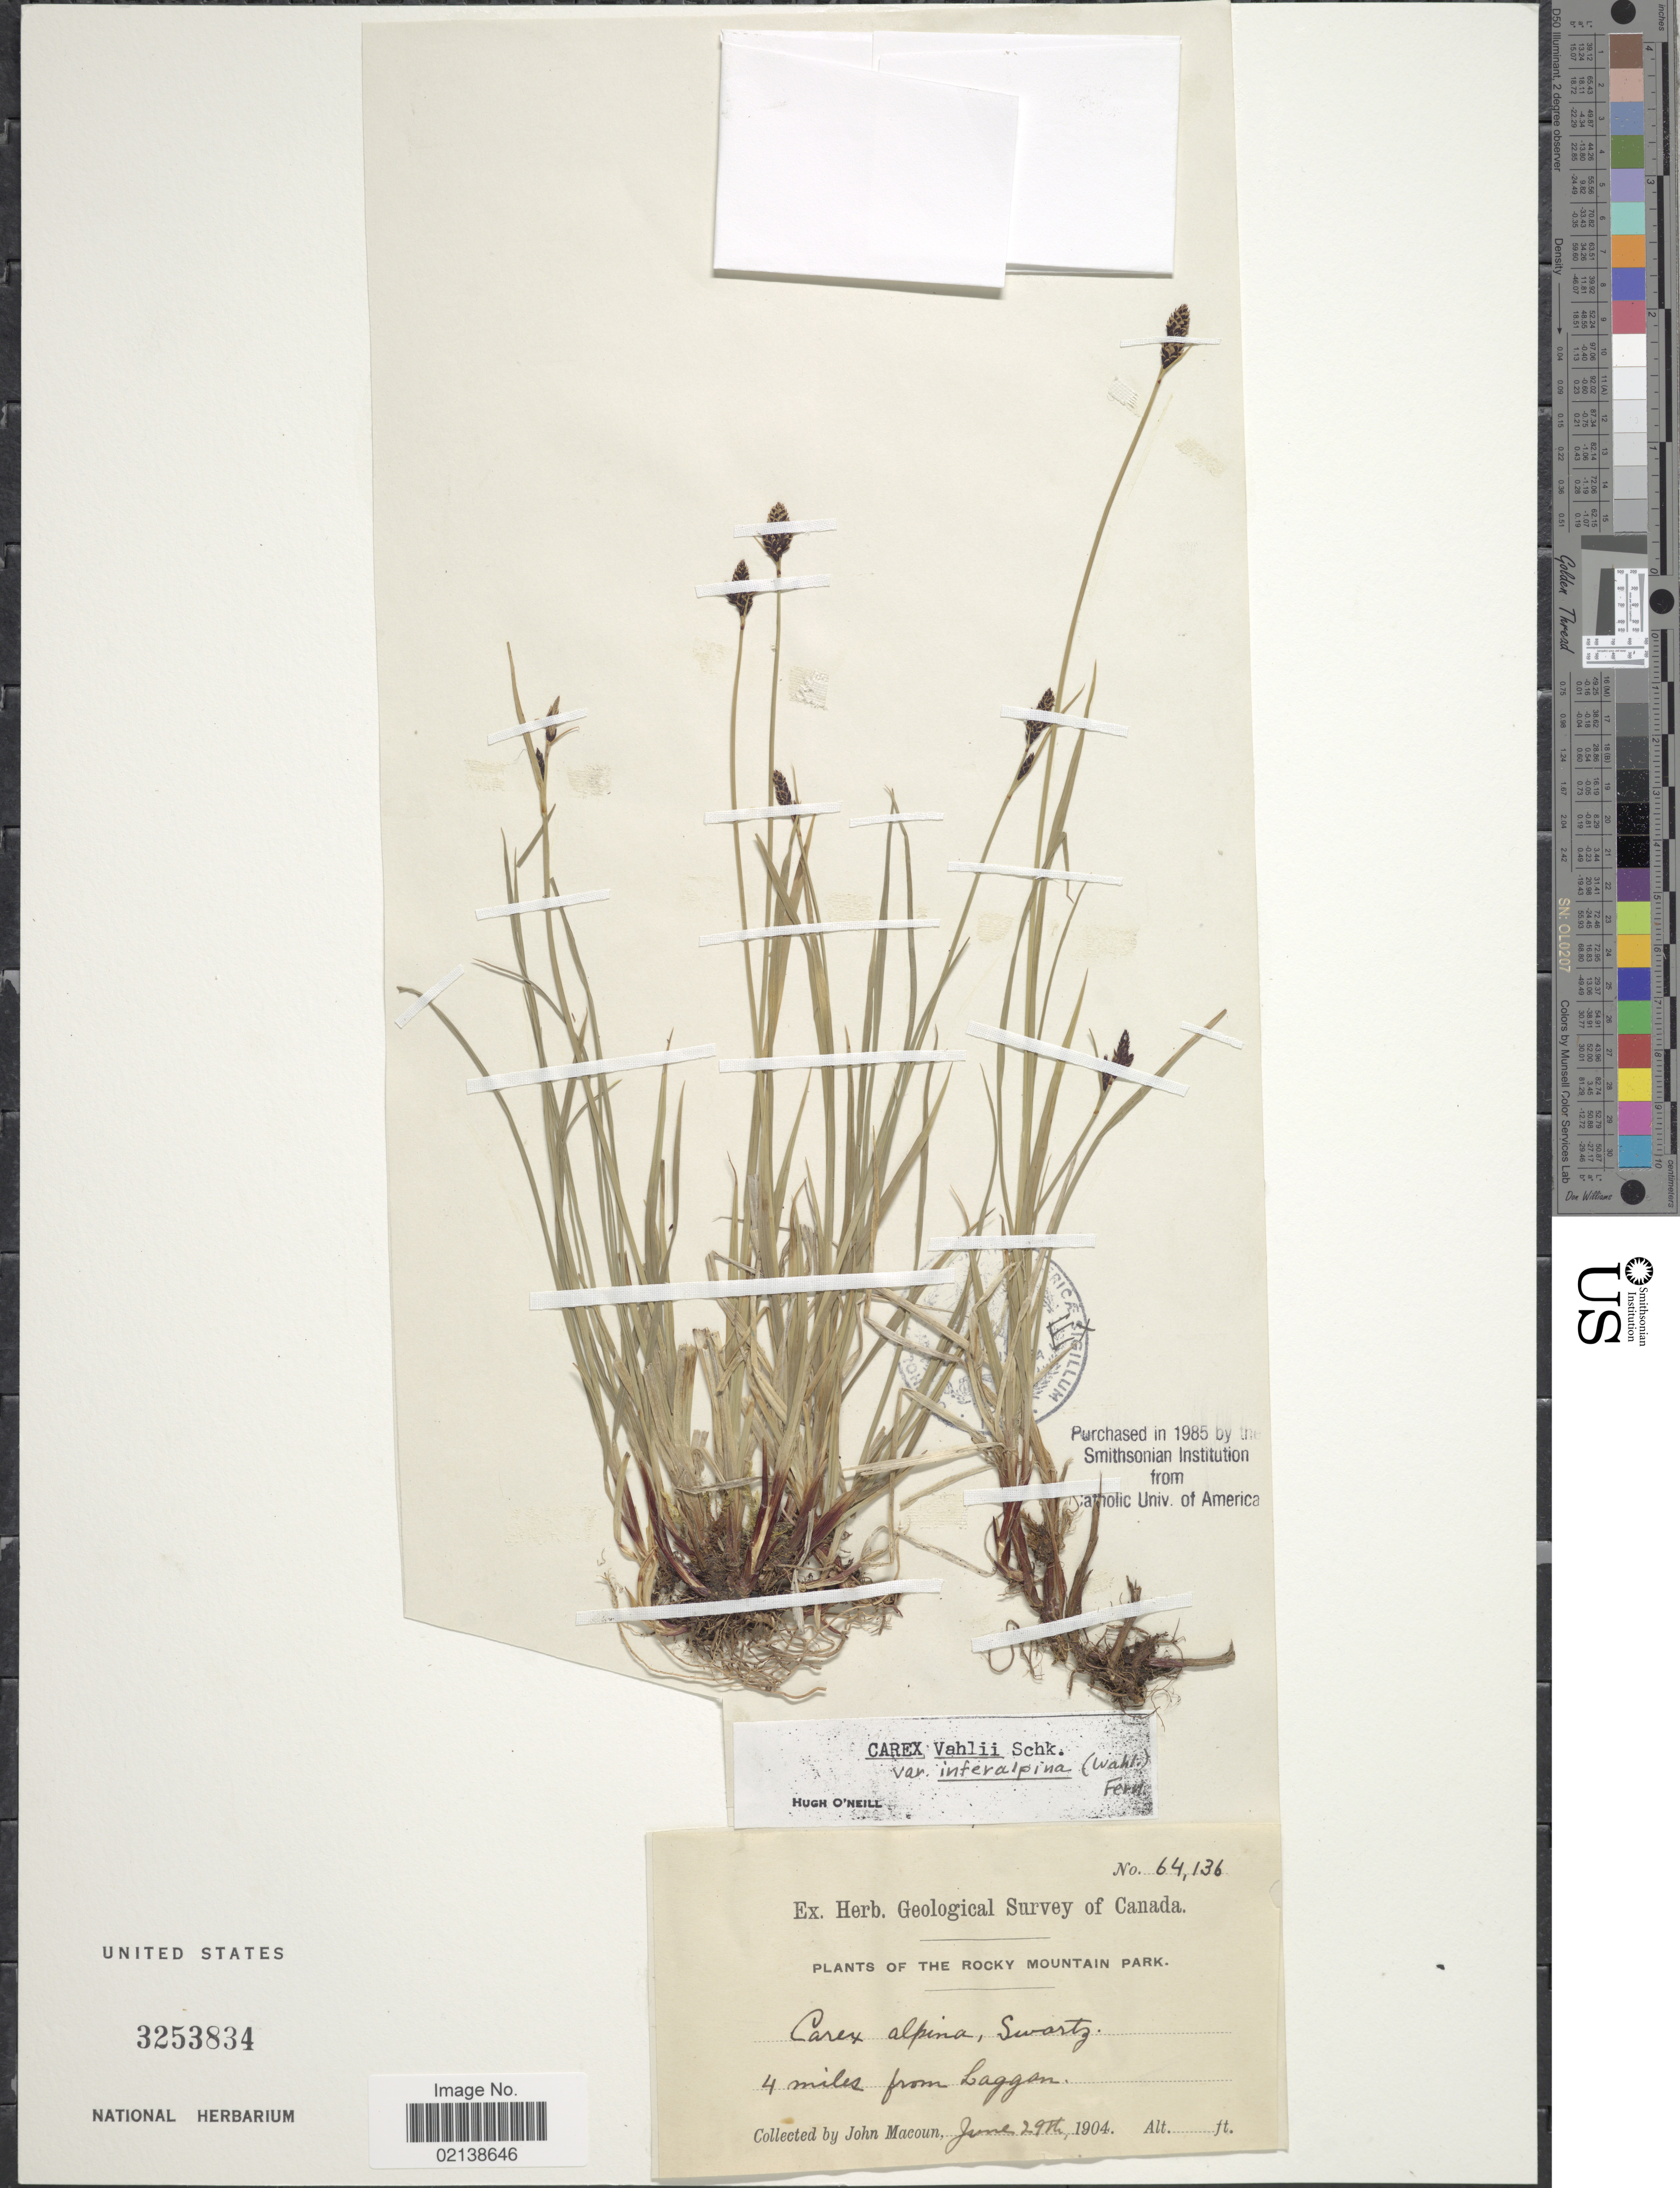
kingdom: Plantae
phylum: Tracheophyta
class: Liliopsida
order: Poales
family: Cyperaceae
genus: Carex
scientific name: Carex media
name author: R. Br.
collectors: J. Macoun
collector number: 64136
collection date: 1904-06-29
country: Canada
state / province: Alberta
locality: The Rocky Mountain Park, 4 miles from Laggan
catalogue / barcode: US 3253834